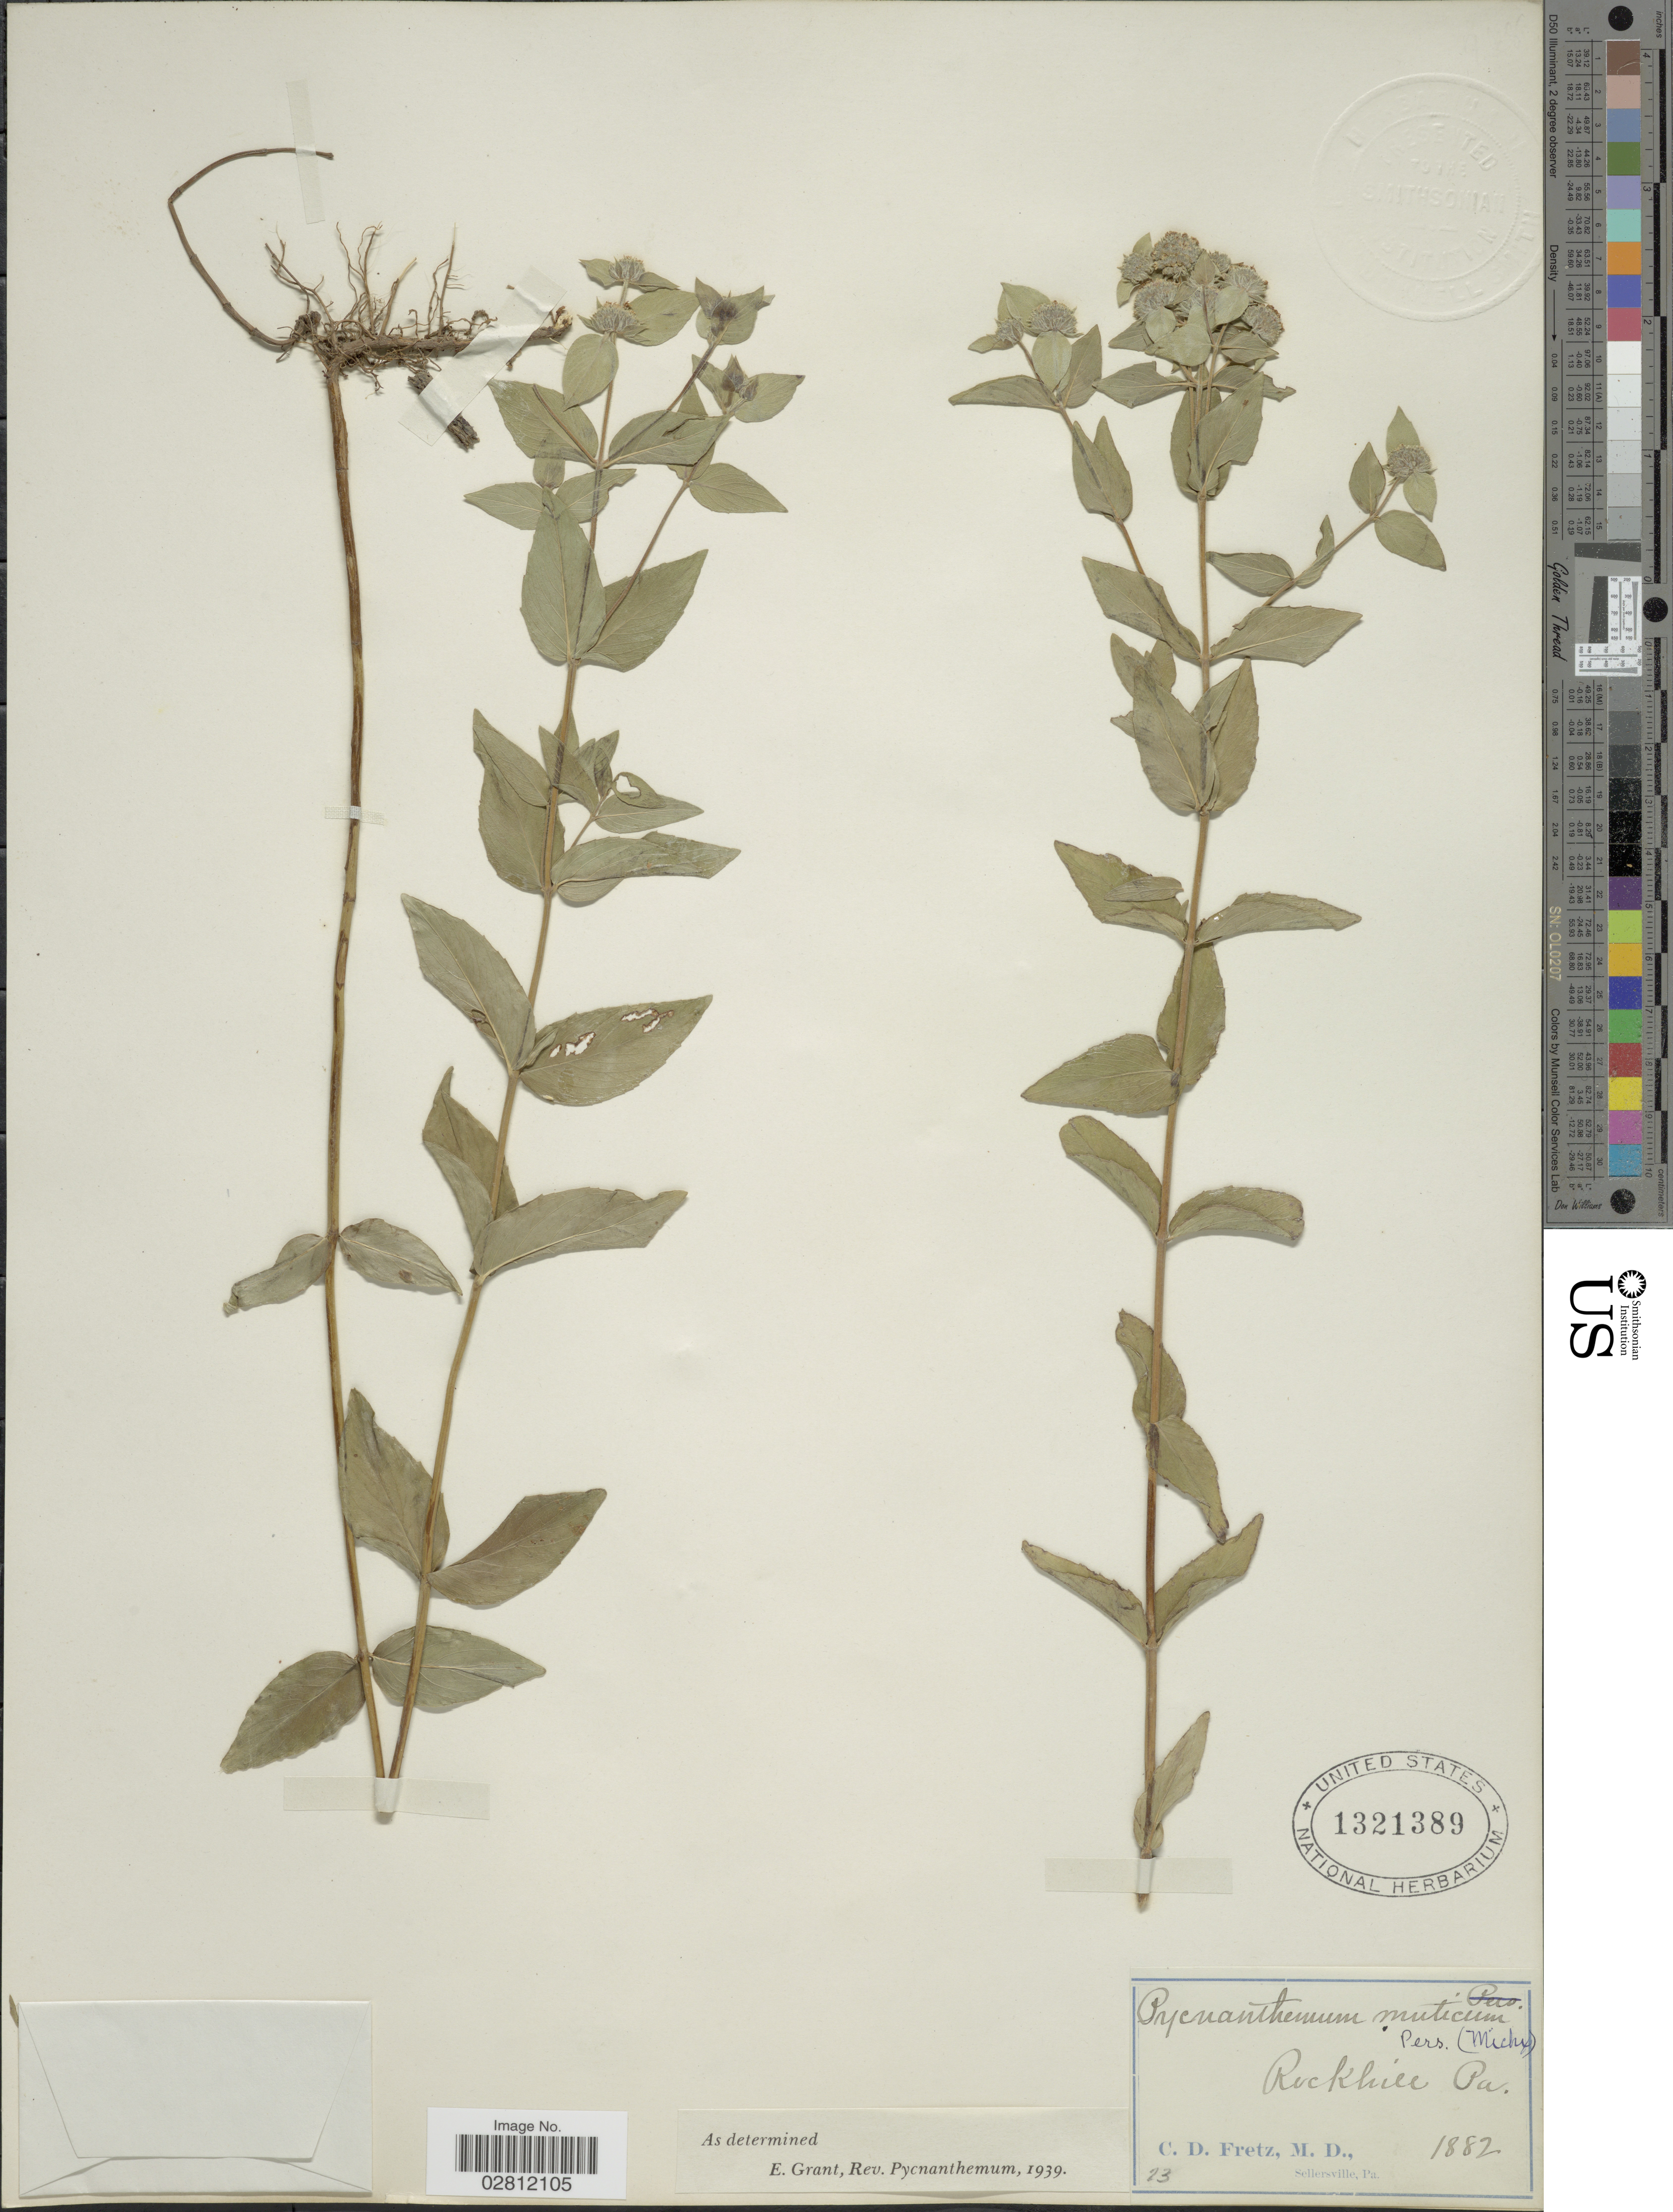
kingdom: Plantae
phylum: Tracheophyta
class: Magnoliopsida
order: Lamiales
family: Lamiaceae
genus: Pycnanthemum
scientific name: Pycnanthemum muticum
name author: (Michx.) Pers.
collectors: C. D. Fretz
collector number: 13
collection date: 1882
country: United States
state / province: Pennsylvania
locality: Rockhill.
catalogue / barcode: US 1321389